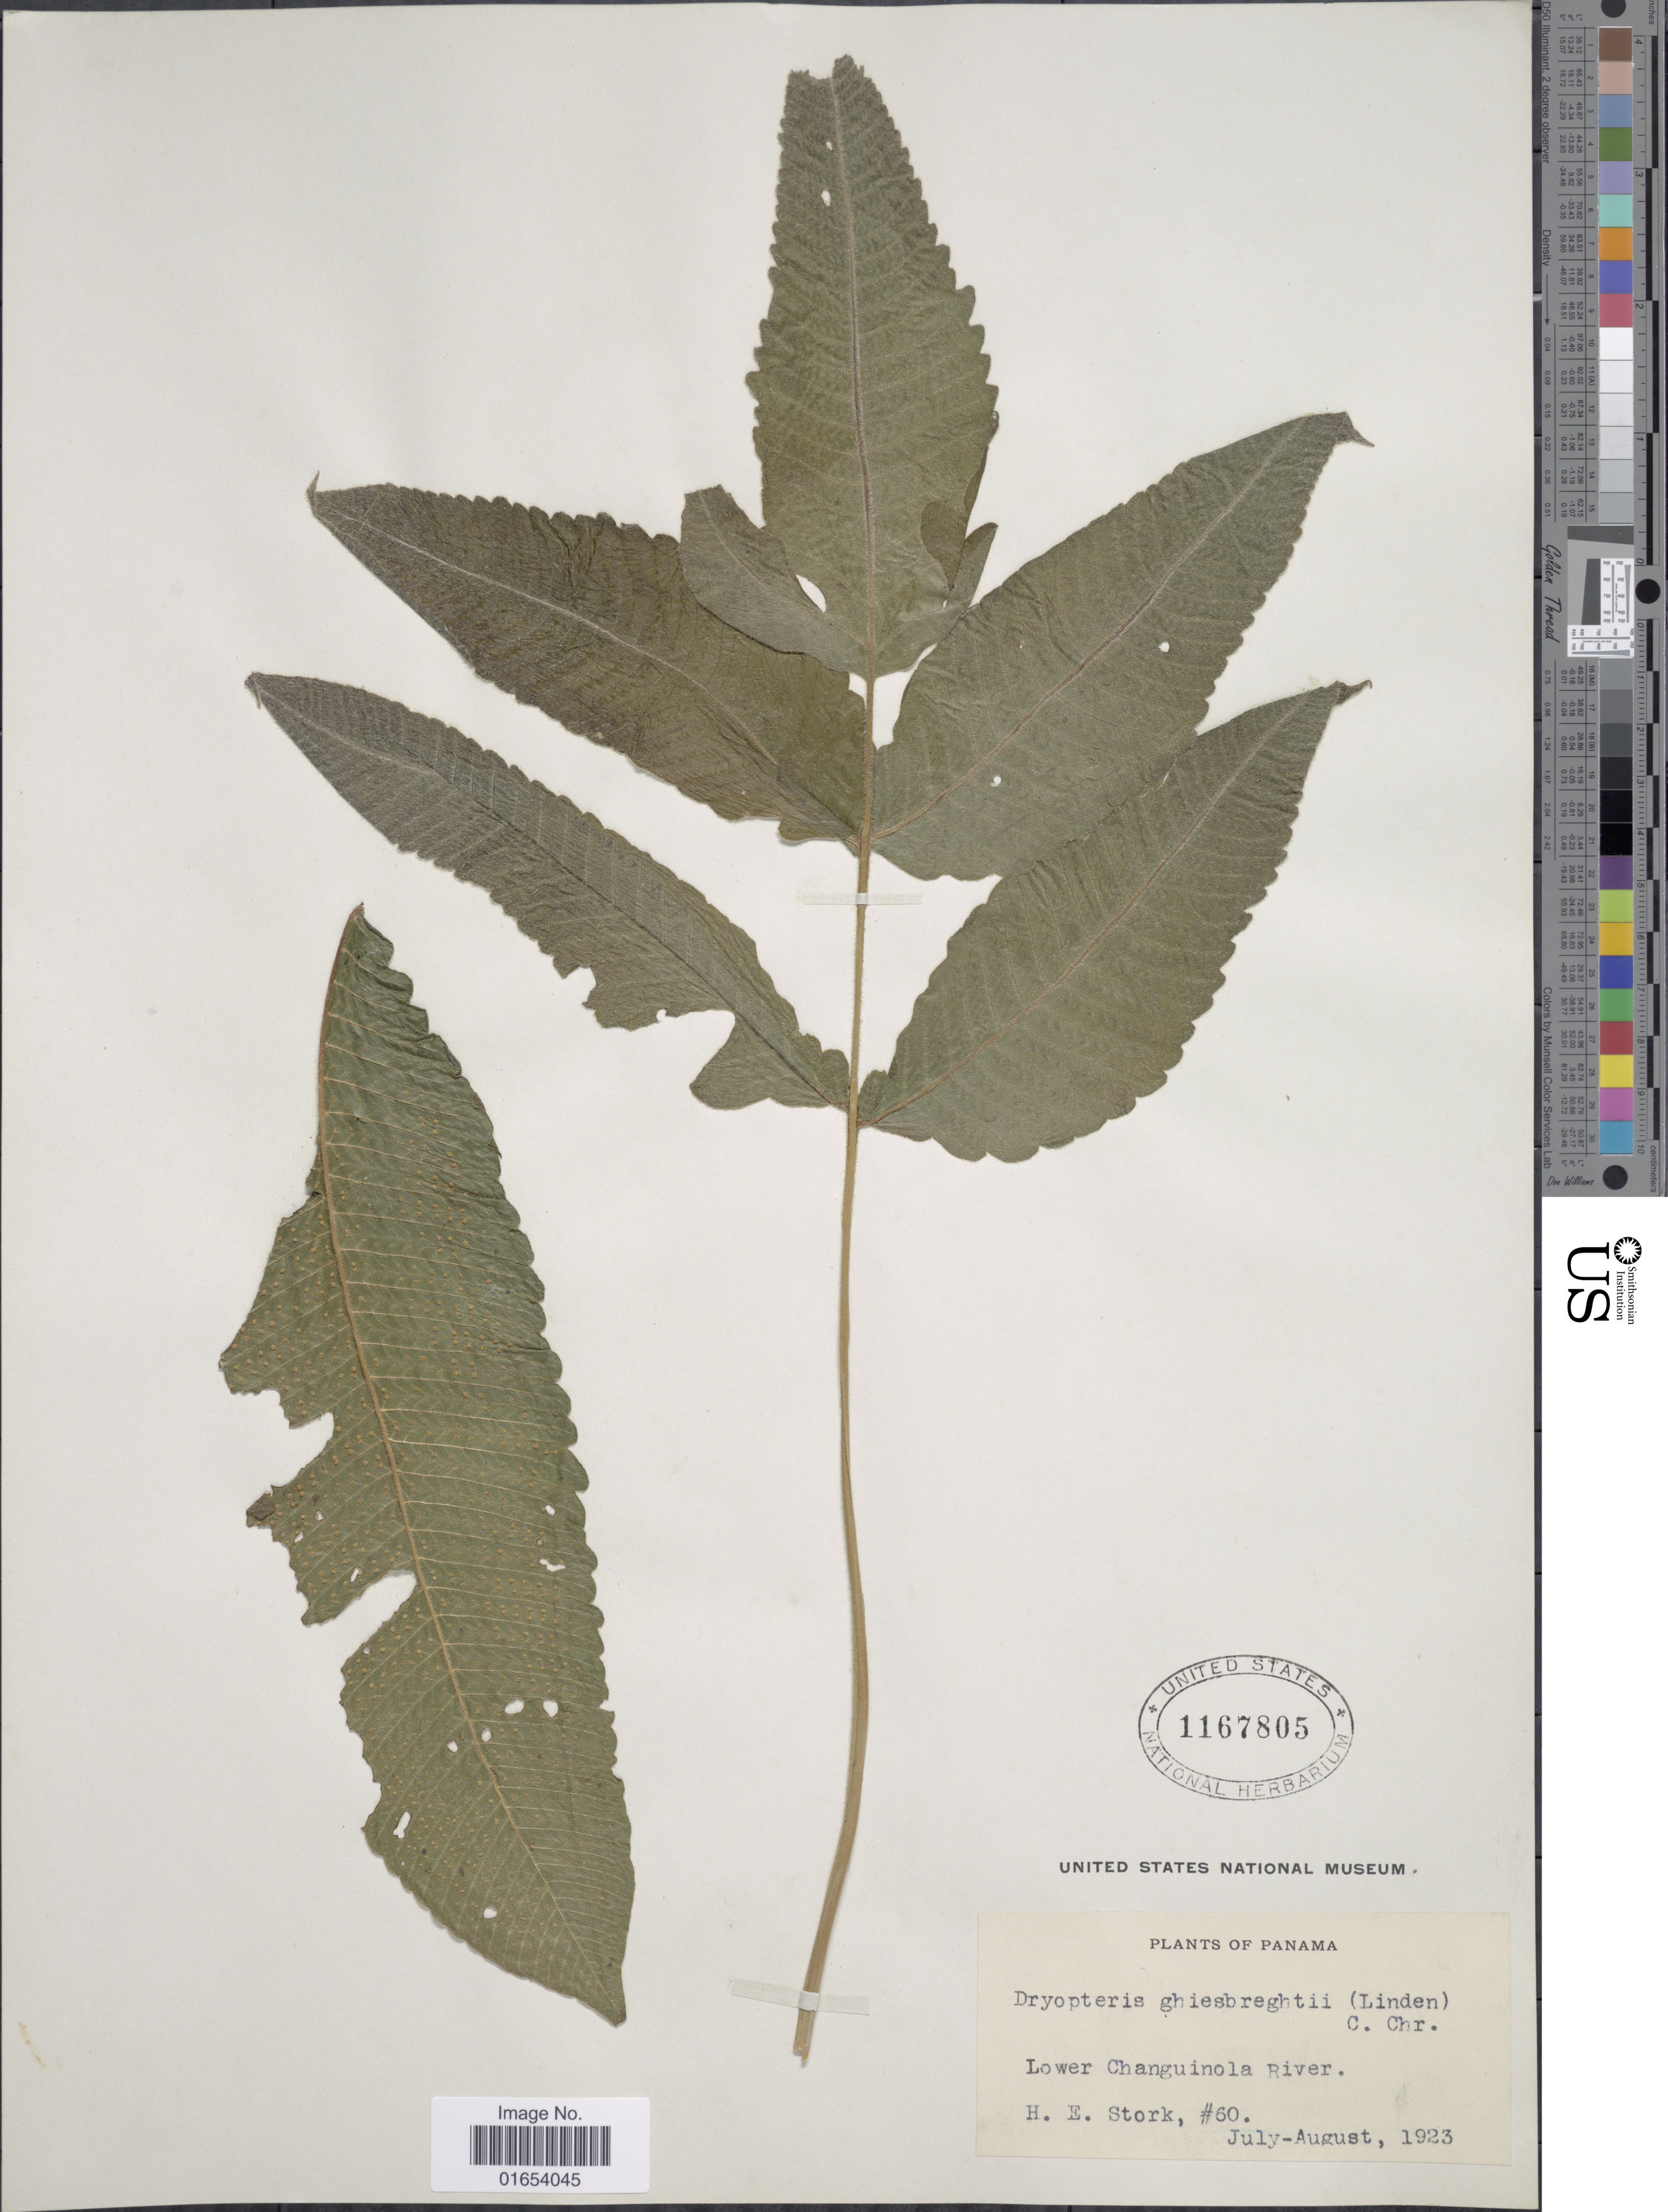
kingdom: Plantae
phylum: Tracheophyta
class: Polypodiopsida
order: Polypodiales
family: Thelypteridaceae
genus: Goniopteris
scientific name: Goniopteris ghiesbreghtii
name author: (Linden) J. Sm.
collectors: H. E. Stork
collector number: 60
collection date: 1923-07/1923-08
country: Panama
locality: Panama, Lower Changuinola River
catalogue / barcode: US 1167805